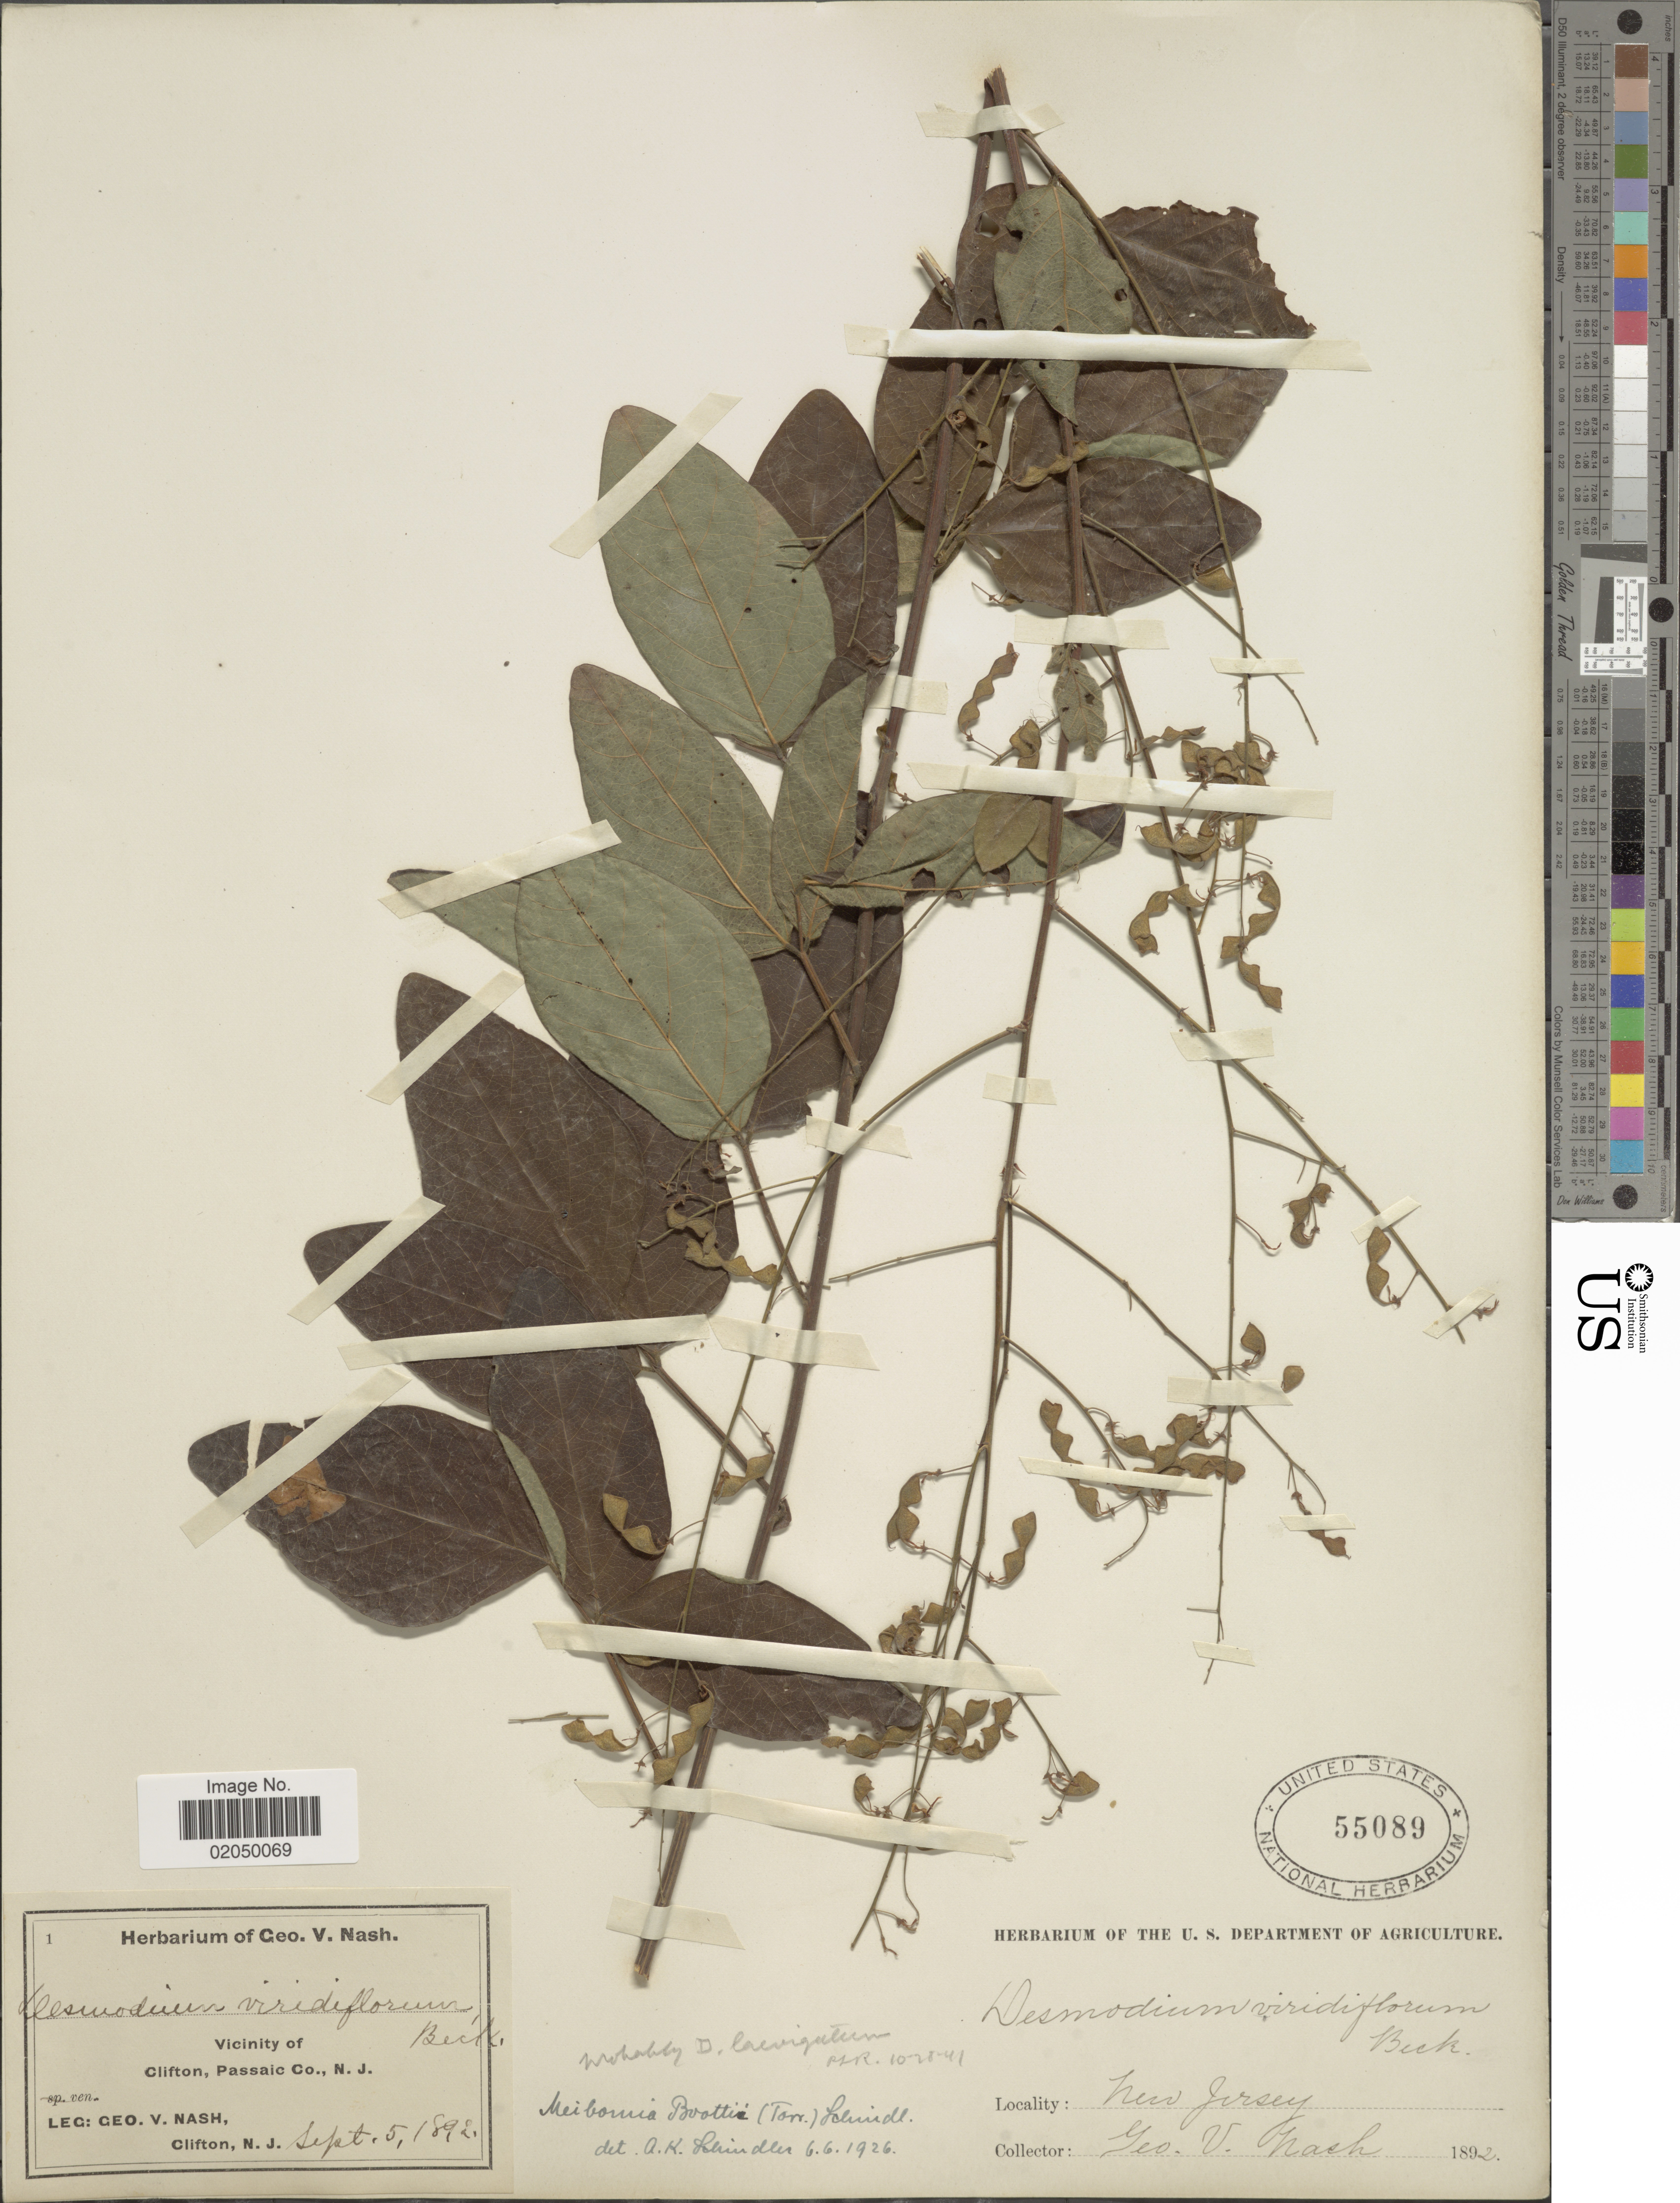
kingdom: Plantae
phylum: Tracheophyta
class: Magnoliopsida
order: Fabales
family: Fabaceae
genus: Desmodium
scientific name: Desmodium boottii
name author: S. Watson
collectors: G. V. Nash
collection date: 1892-09-05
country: United States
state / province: New Jersey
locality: Vicinity of Clofton, Passaic Co., N. J.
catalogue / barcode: US 55089